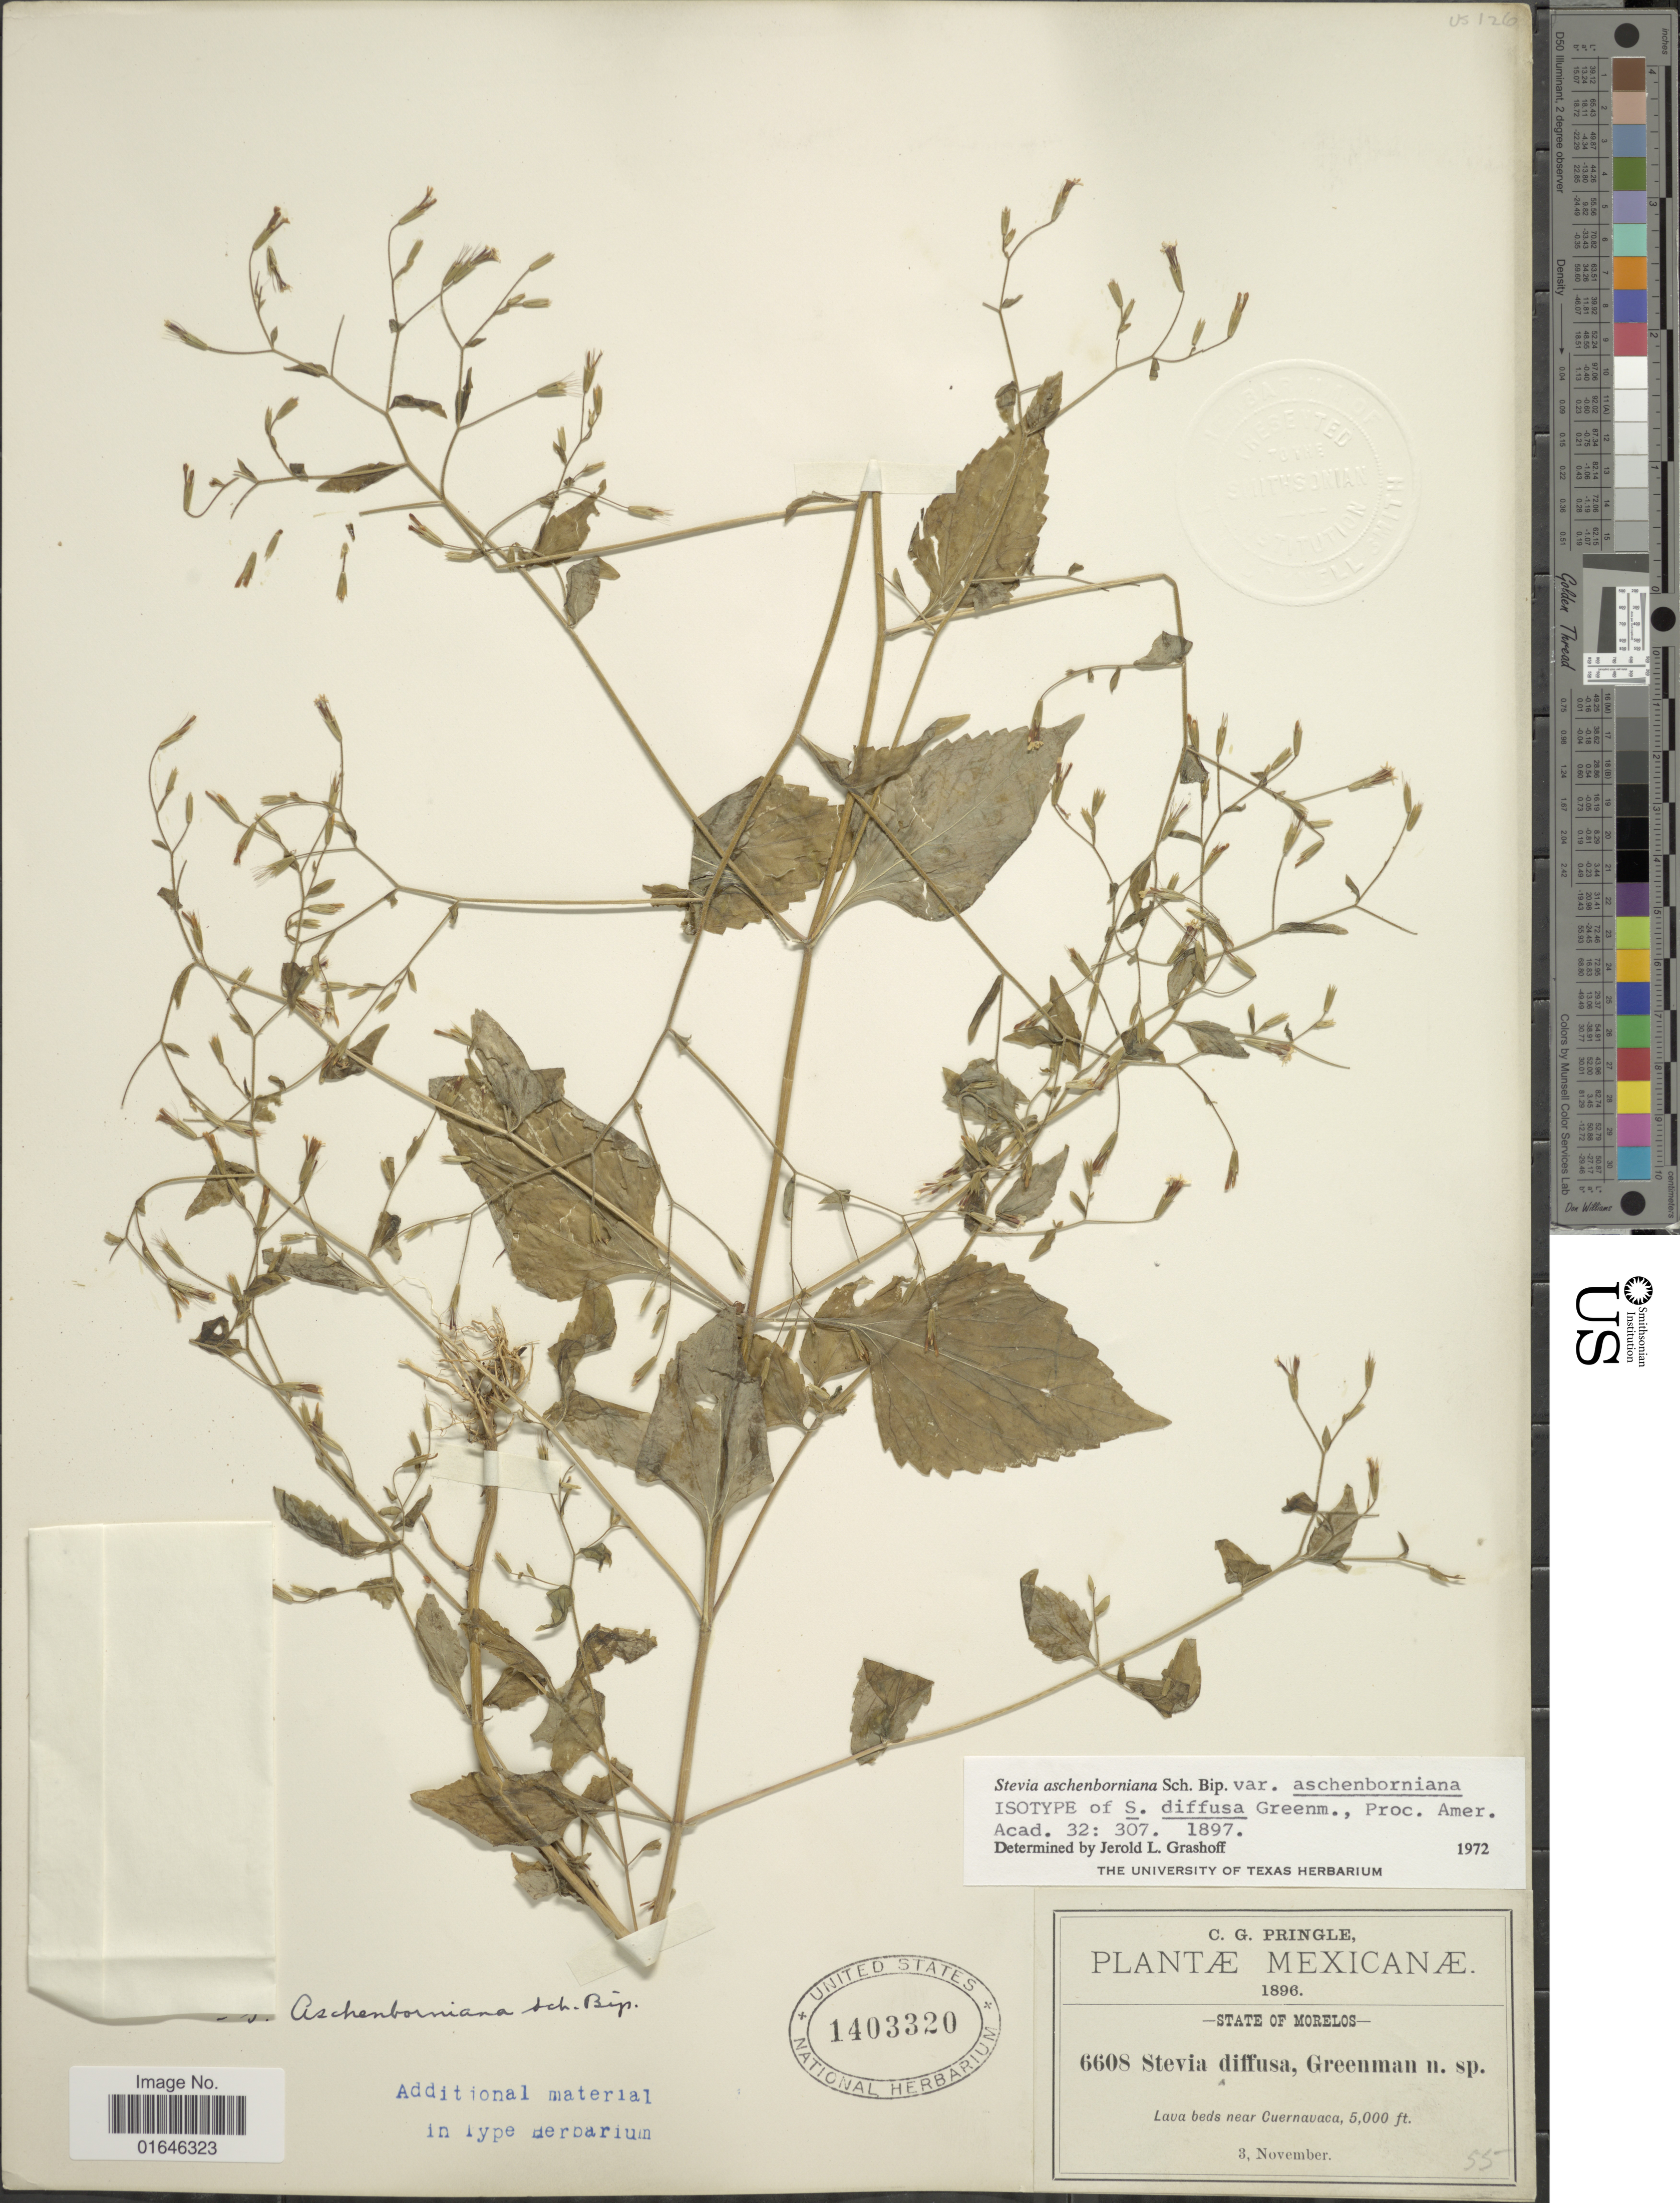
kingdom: Plantae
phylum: Tracheophyta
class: Magnoliopsida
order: Asterales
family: Asteraceae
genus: Stevia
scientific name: Stevia aschenborniana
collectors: C. G. Pringle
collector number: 6608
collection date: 1896-11-03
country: Mexico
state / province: Morelos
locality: Lava beds near Cuernavaca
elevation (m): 1524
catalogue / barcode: US 1403320